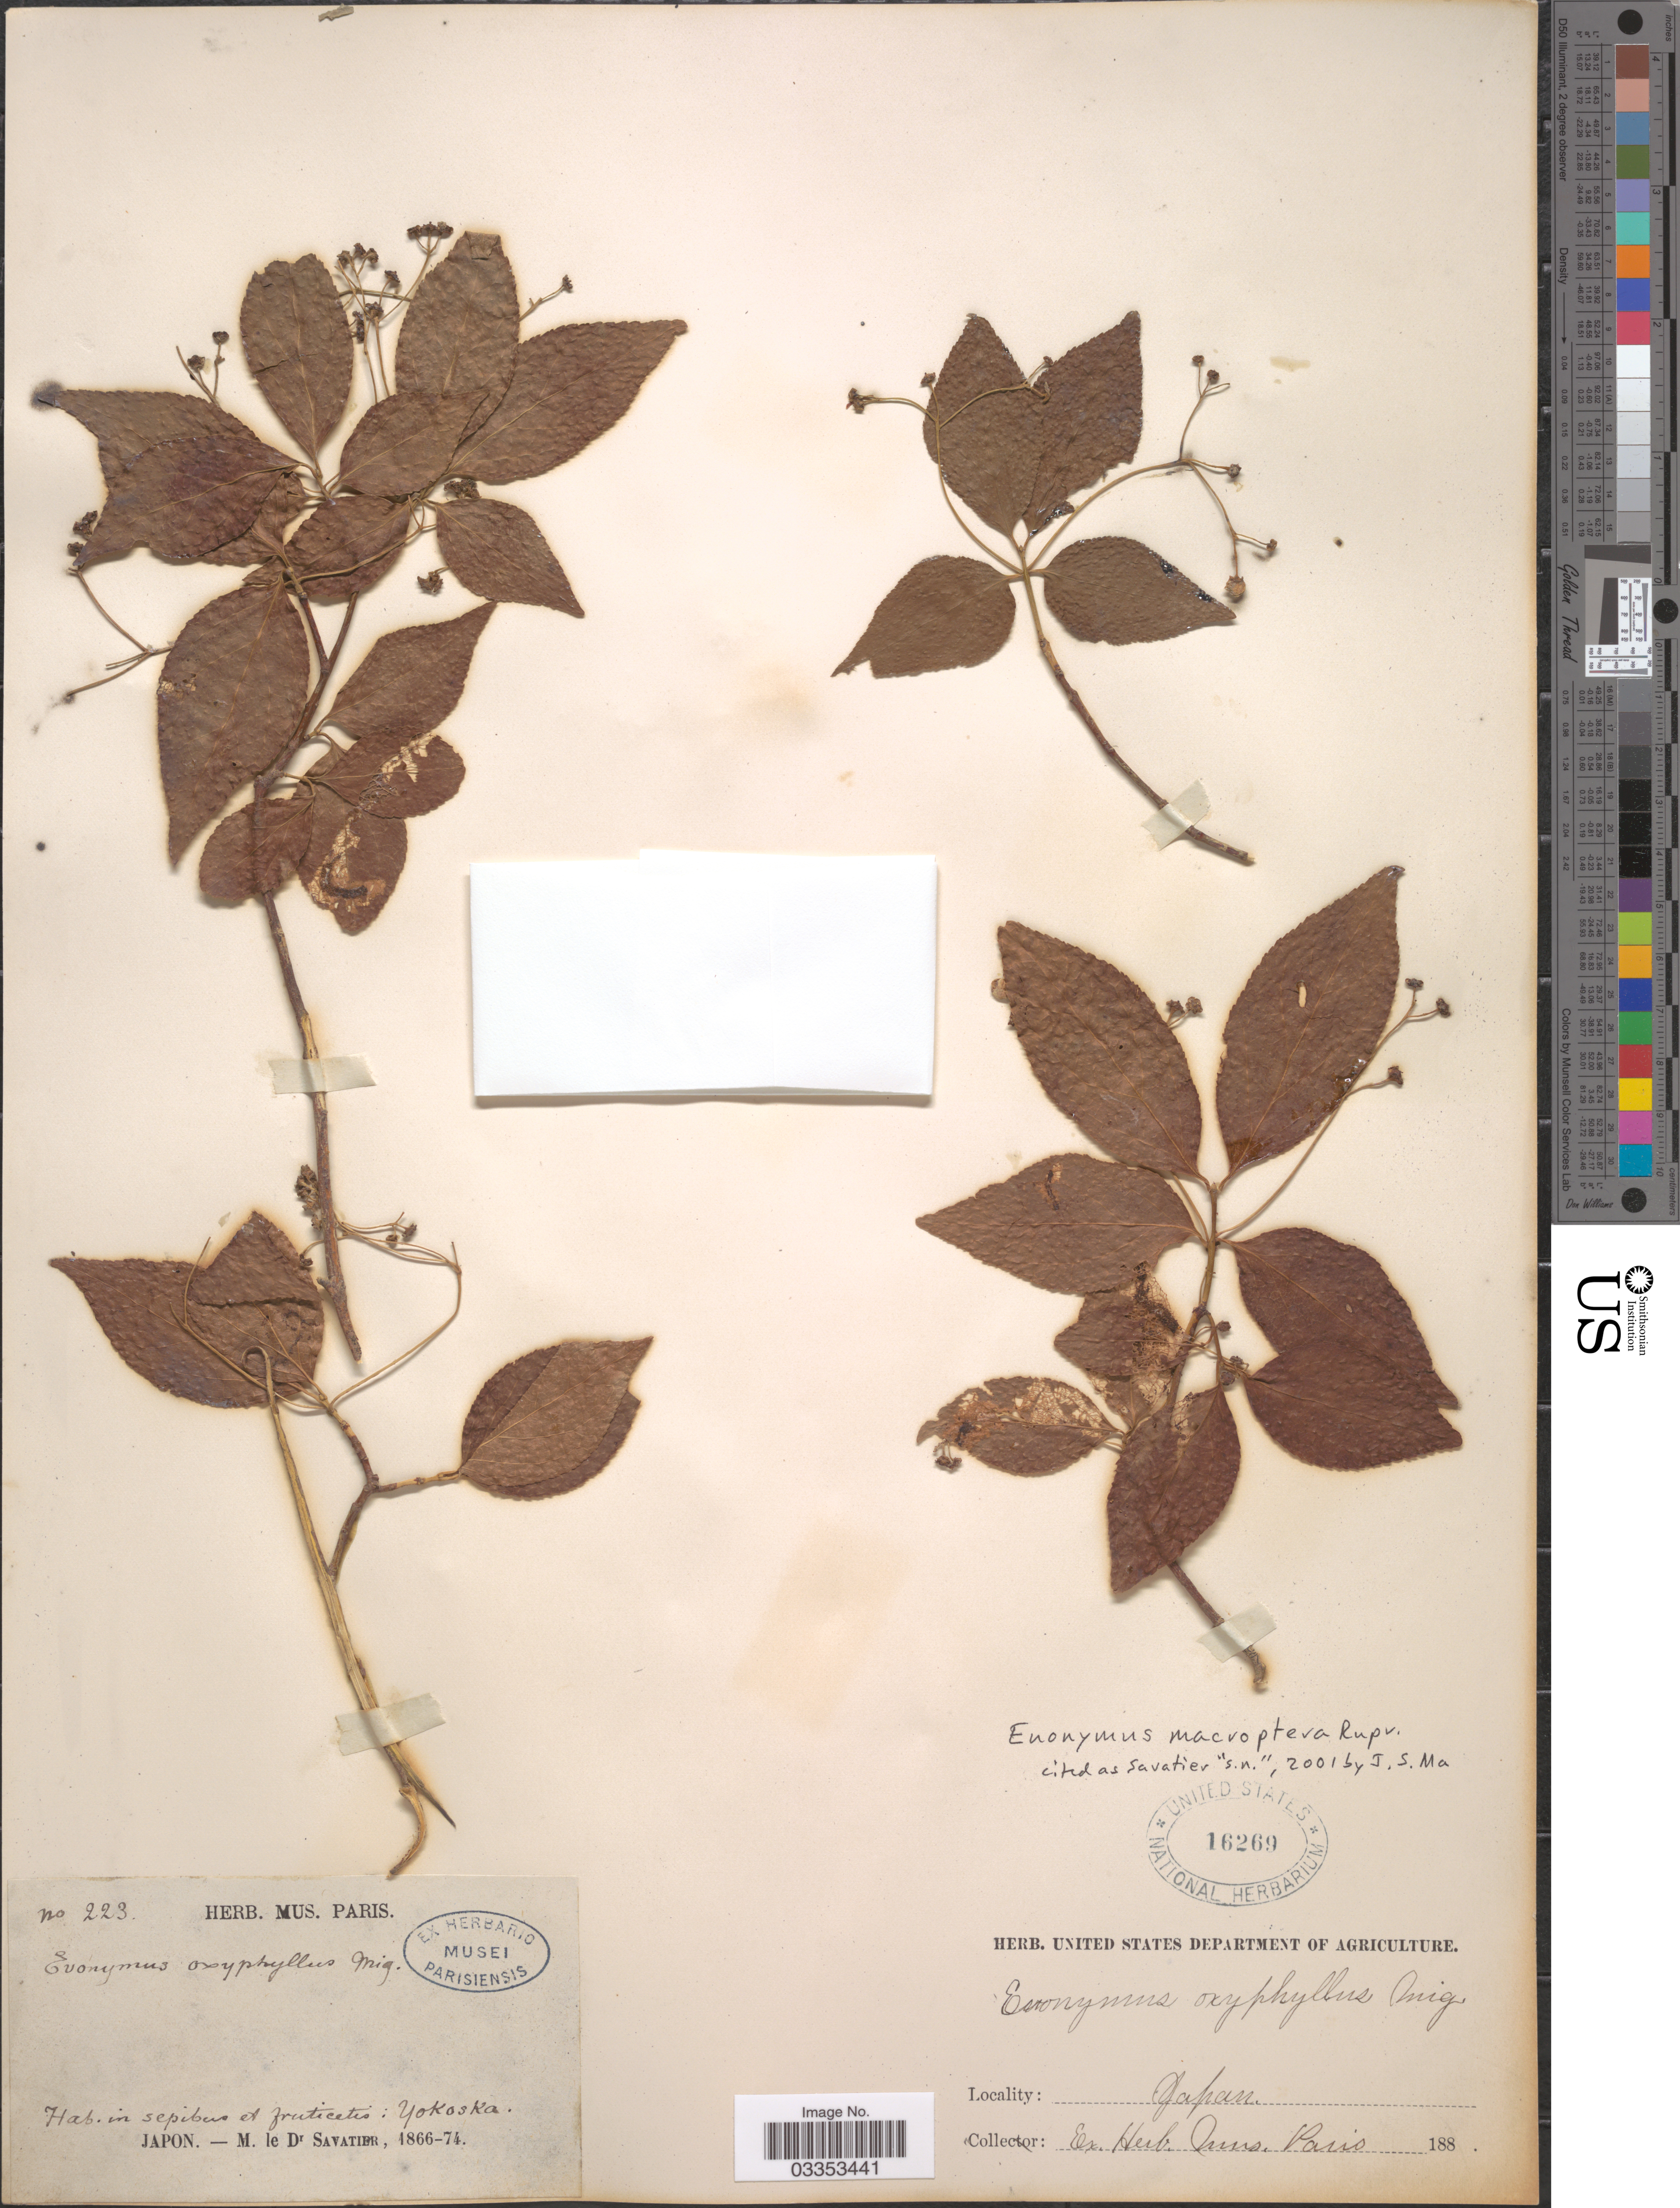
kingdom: Plantae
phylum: Tracheophyta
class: Magnoliopsida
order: Celastrales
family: Celastraceae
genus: Euonymus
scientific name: Euonymus macropterus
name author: Rupr.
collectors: M. Savatier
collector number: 223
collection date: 1866/1874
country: Japan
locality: Yokoska.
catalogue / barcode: US 16269